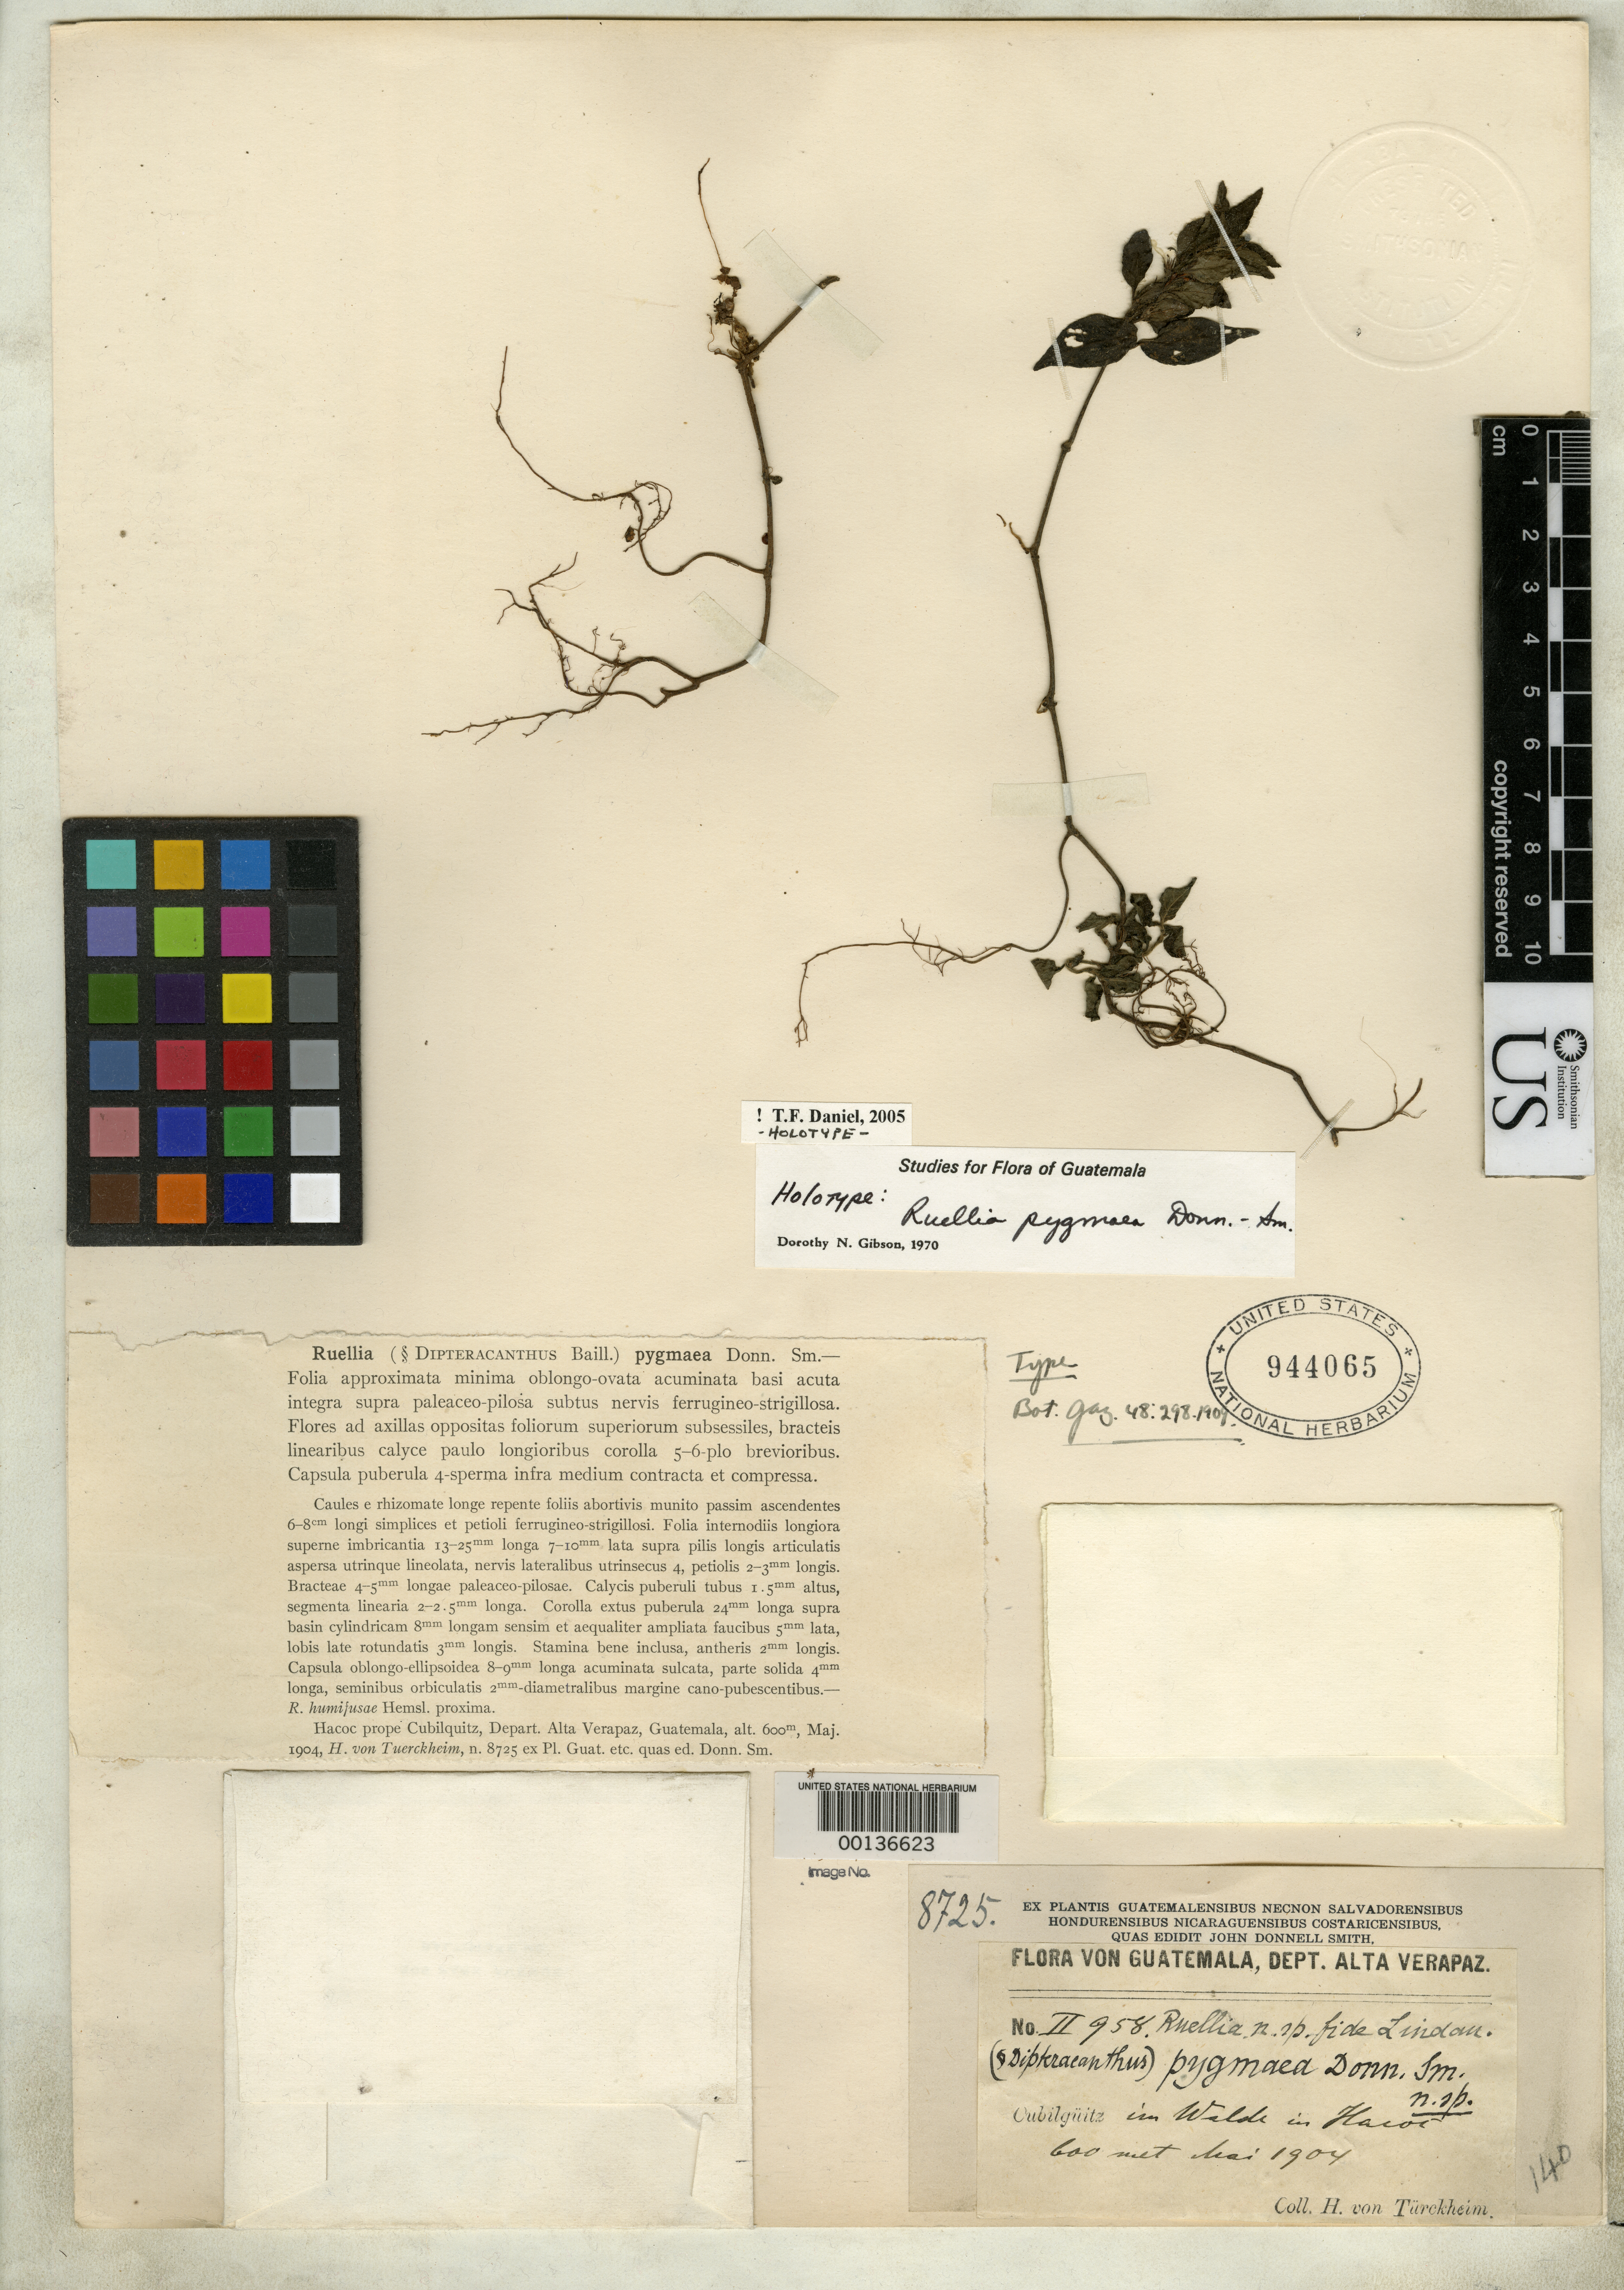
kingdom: Plantae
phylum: Tracheophyta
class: Magnoliopsida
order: Lamiales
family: Acanthaceae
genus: Ruellia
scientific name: Ruellia pygmaea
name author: Donn. Sm.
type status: Holotype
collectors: H. von Türckheim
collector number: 8725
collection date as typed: May 1904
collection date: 1904-05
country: Guatemala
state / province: Alta Verapaz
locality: Cubilquitz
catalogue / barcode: US 944065